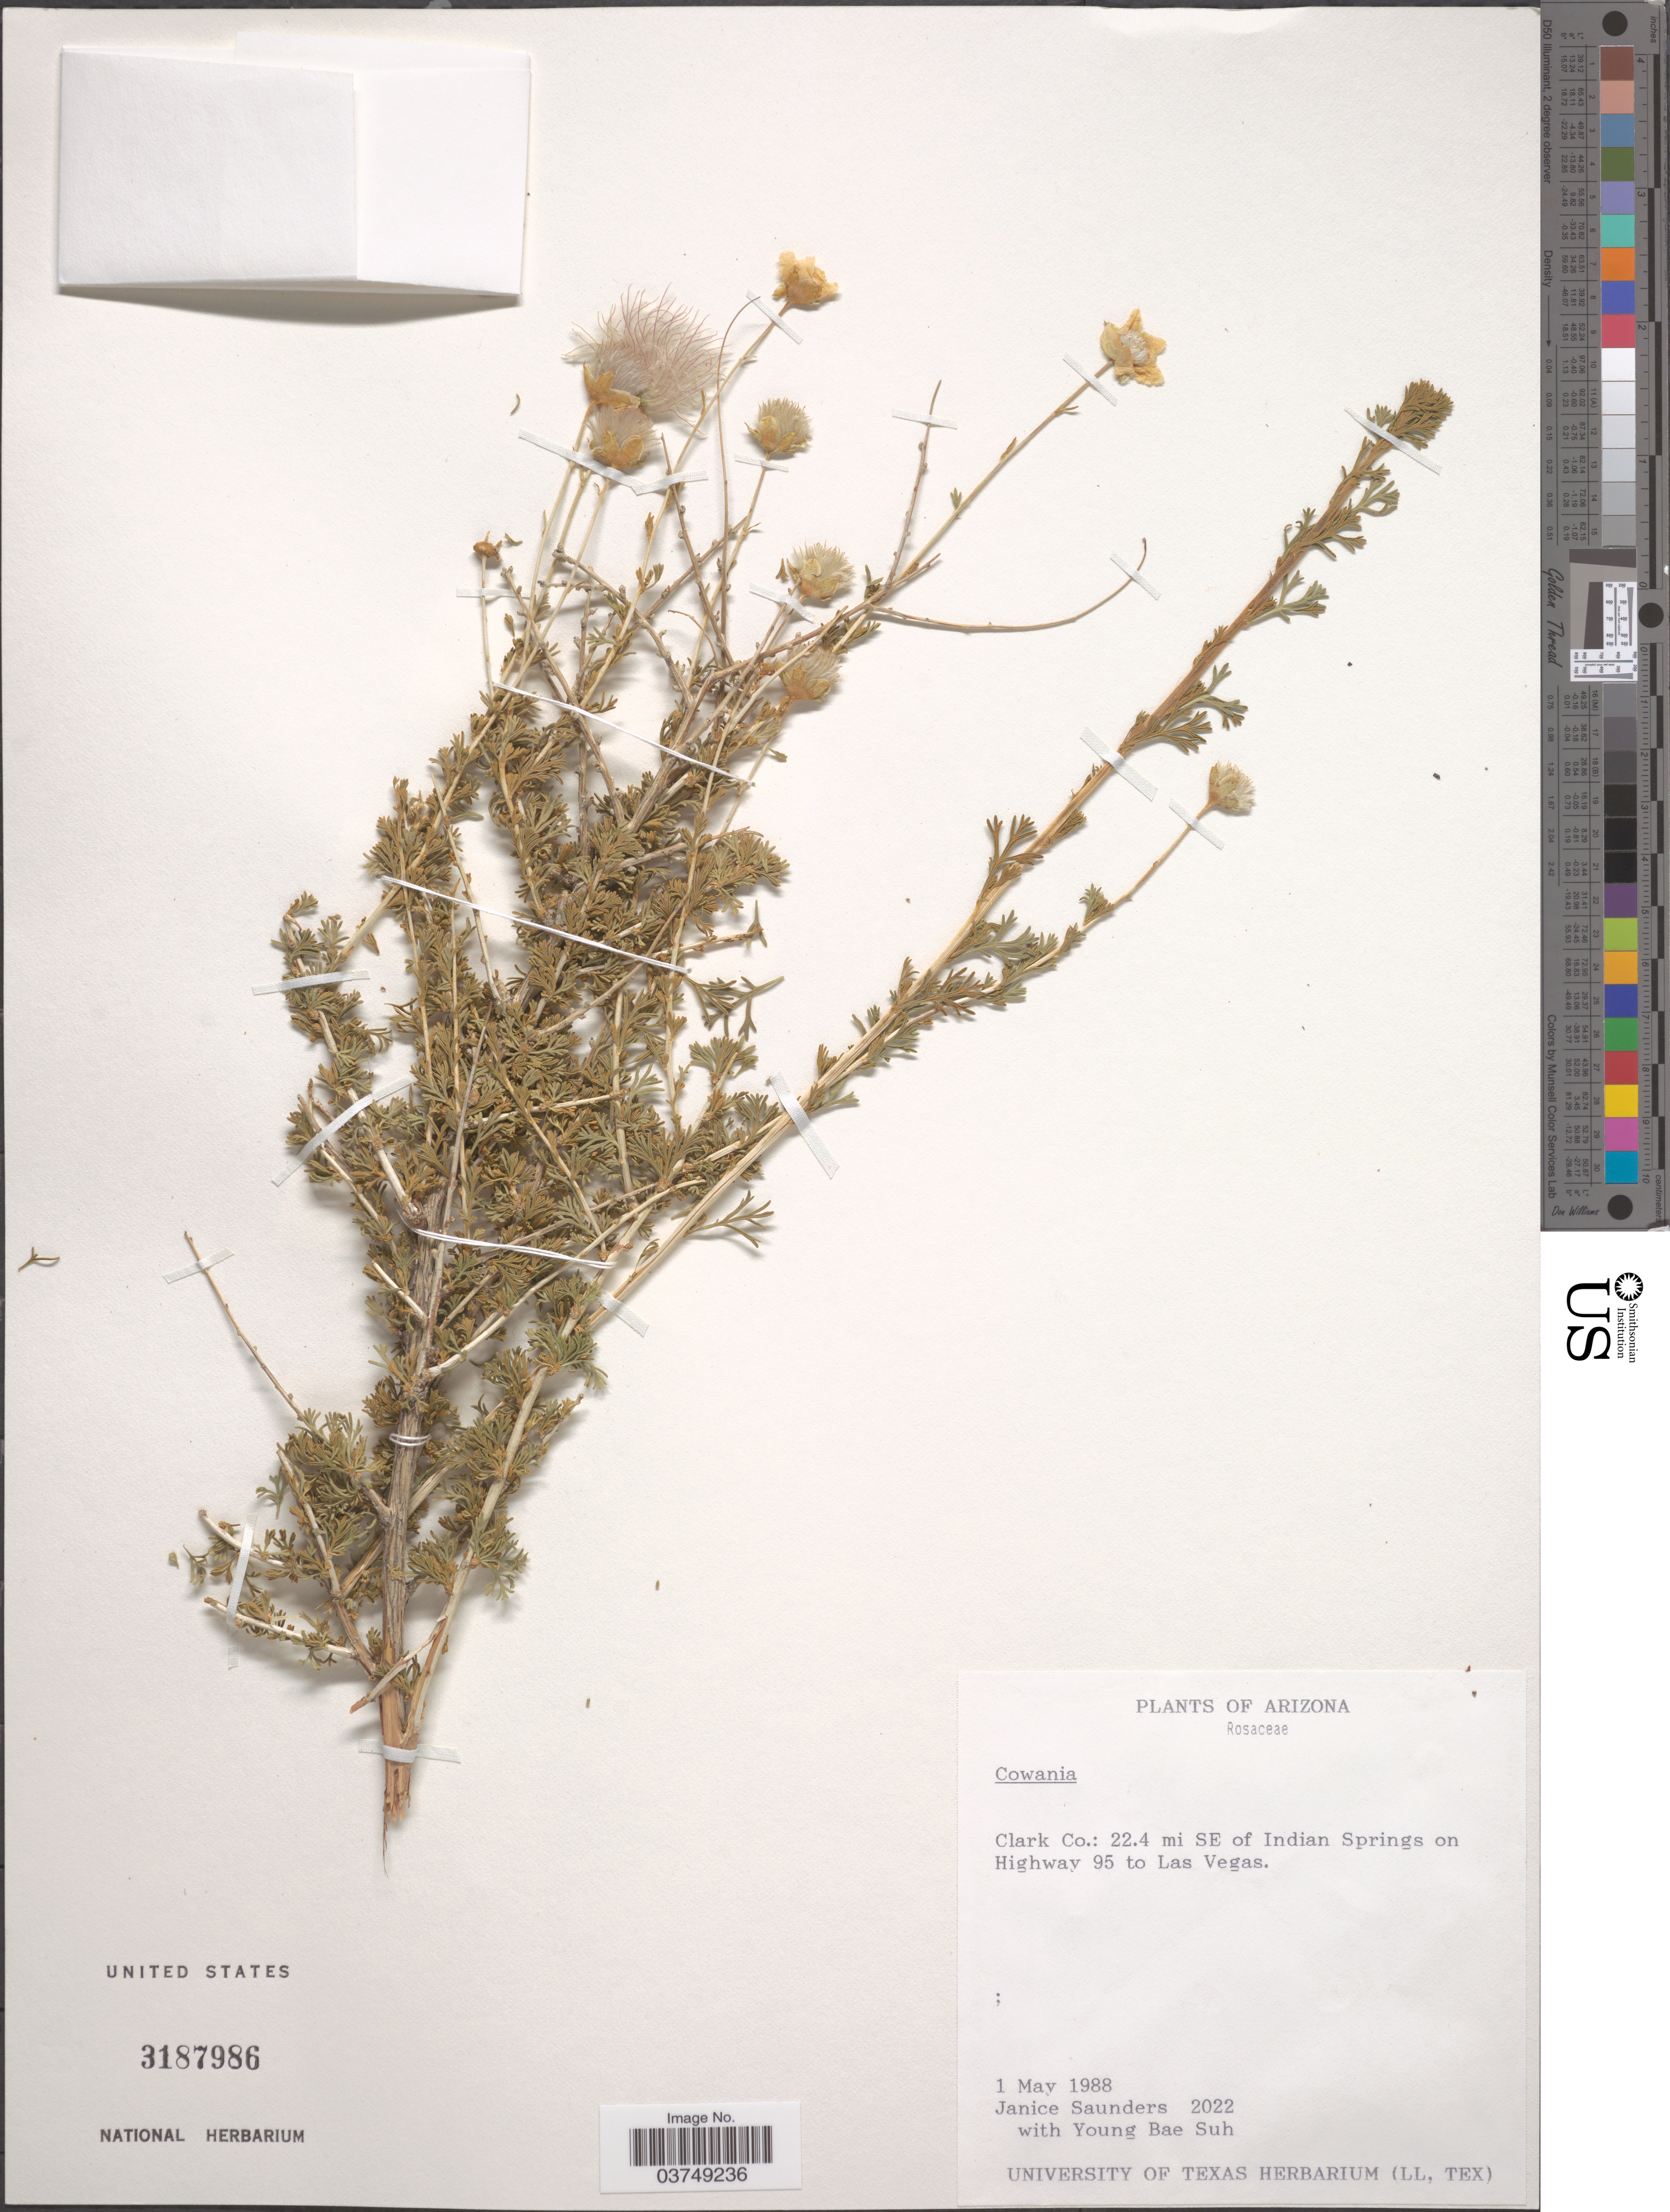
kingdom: Plantae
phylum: Tracheophyta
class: Magnoliopsida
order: Rosales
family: Rosaceae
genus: Purshia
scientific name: Purshia stansburyana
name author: (Torr.) Henrickson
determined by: Strong, Mark T., (BOT), Smithsonian Institution - National Museum of Natural History (UNITED STATES)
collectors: J. G. Saunders & Y. Suh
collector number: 2022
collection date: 1988-05-01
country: United States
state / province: Arizona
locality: Clark Co.: 22.4 mi. SE of Indian Springs on Highway 95 to Las Vegas.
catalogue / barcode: US 3187986